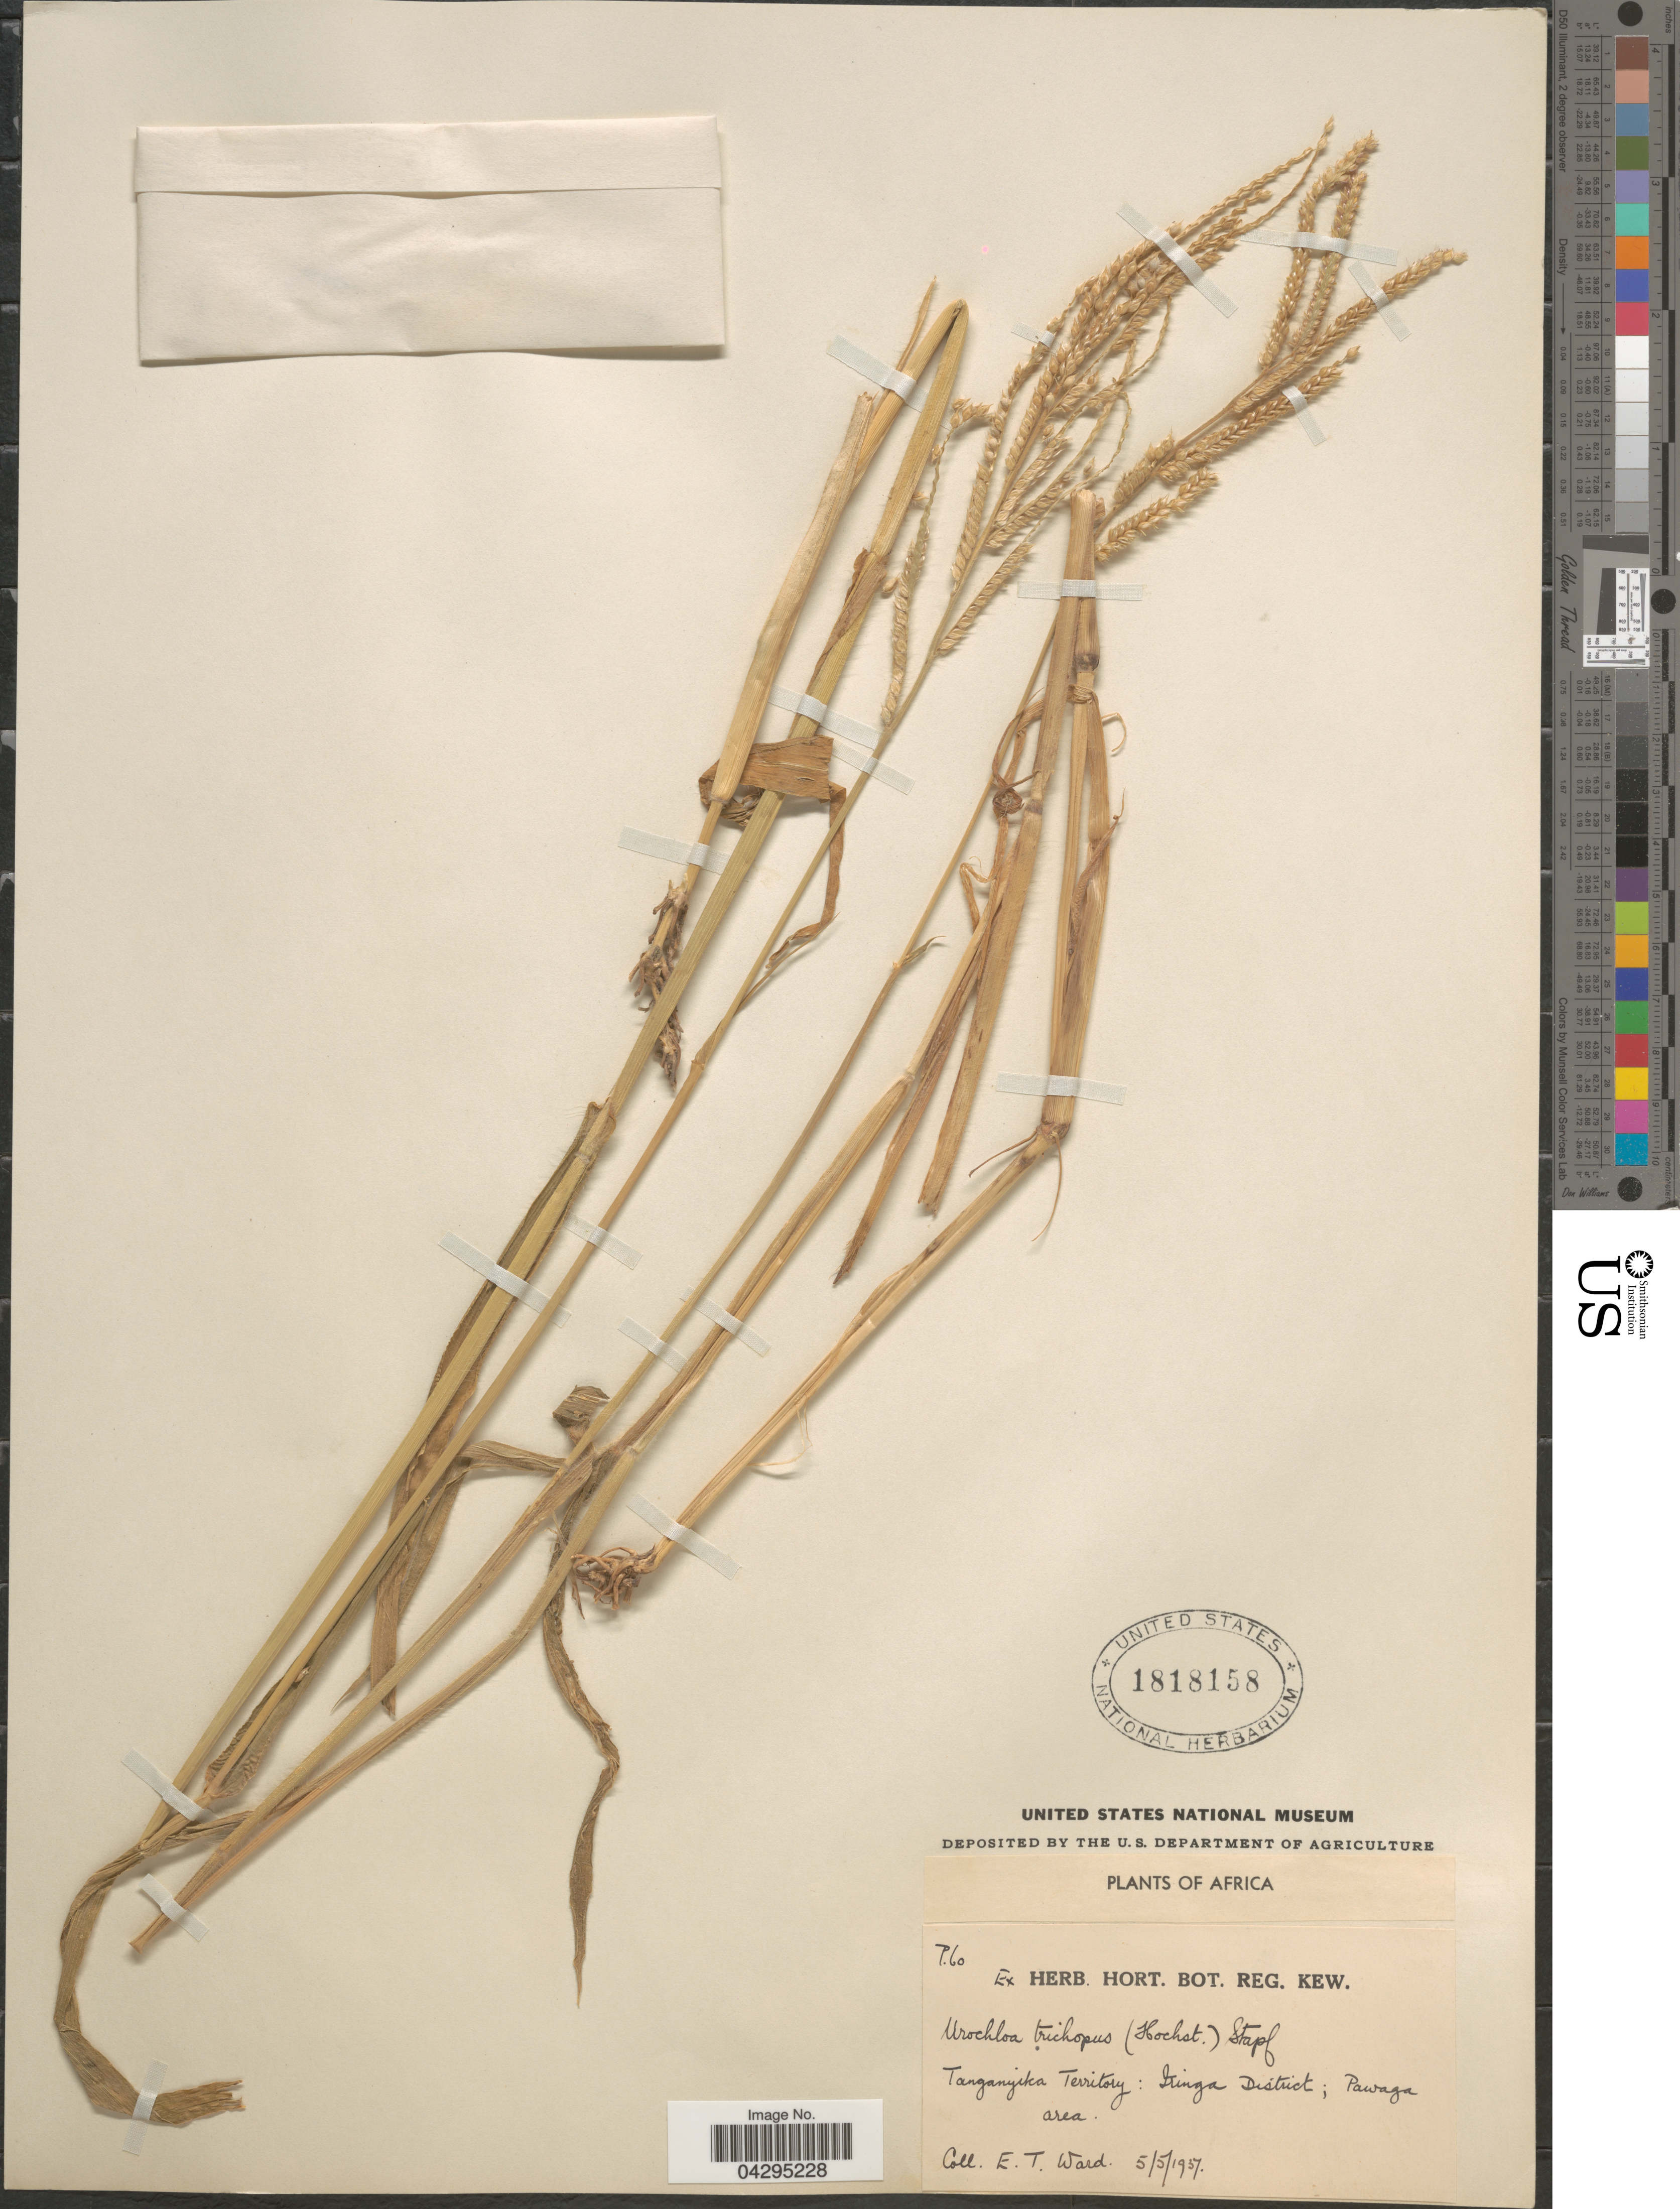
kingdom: Plantae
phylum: Tracheophyta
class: Liliopsida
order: Poales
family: Poaceae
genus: Urochloa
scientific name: Urochloa trichopus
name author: (Hochst.) Stapf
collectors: E. Ward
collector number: P60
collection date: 1957-05-05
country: Tanzania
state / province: Iringa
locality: Tanganyika Territory: Iringa District; Pawaga area.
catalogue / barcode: US 1818158